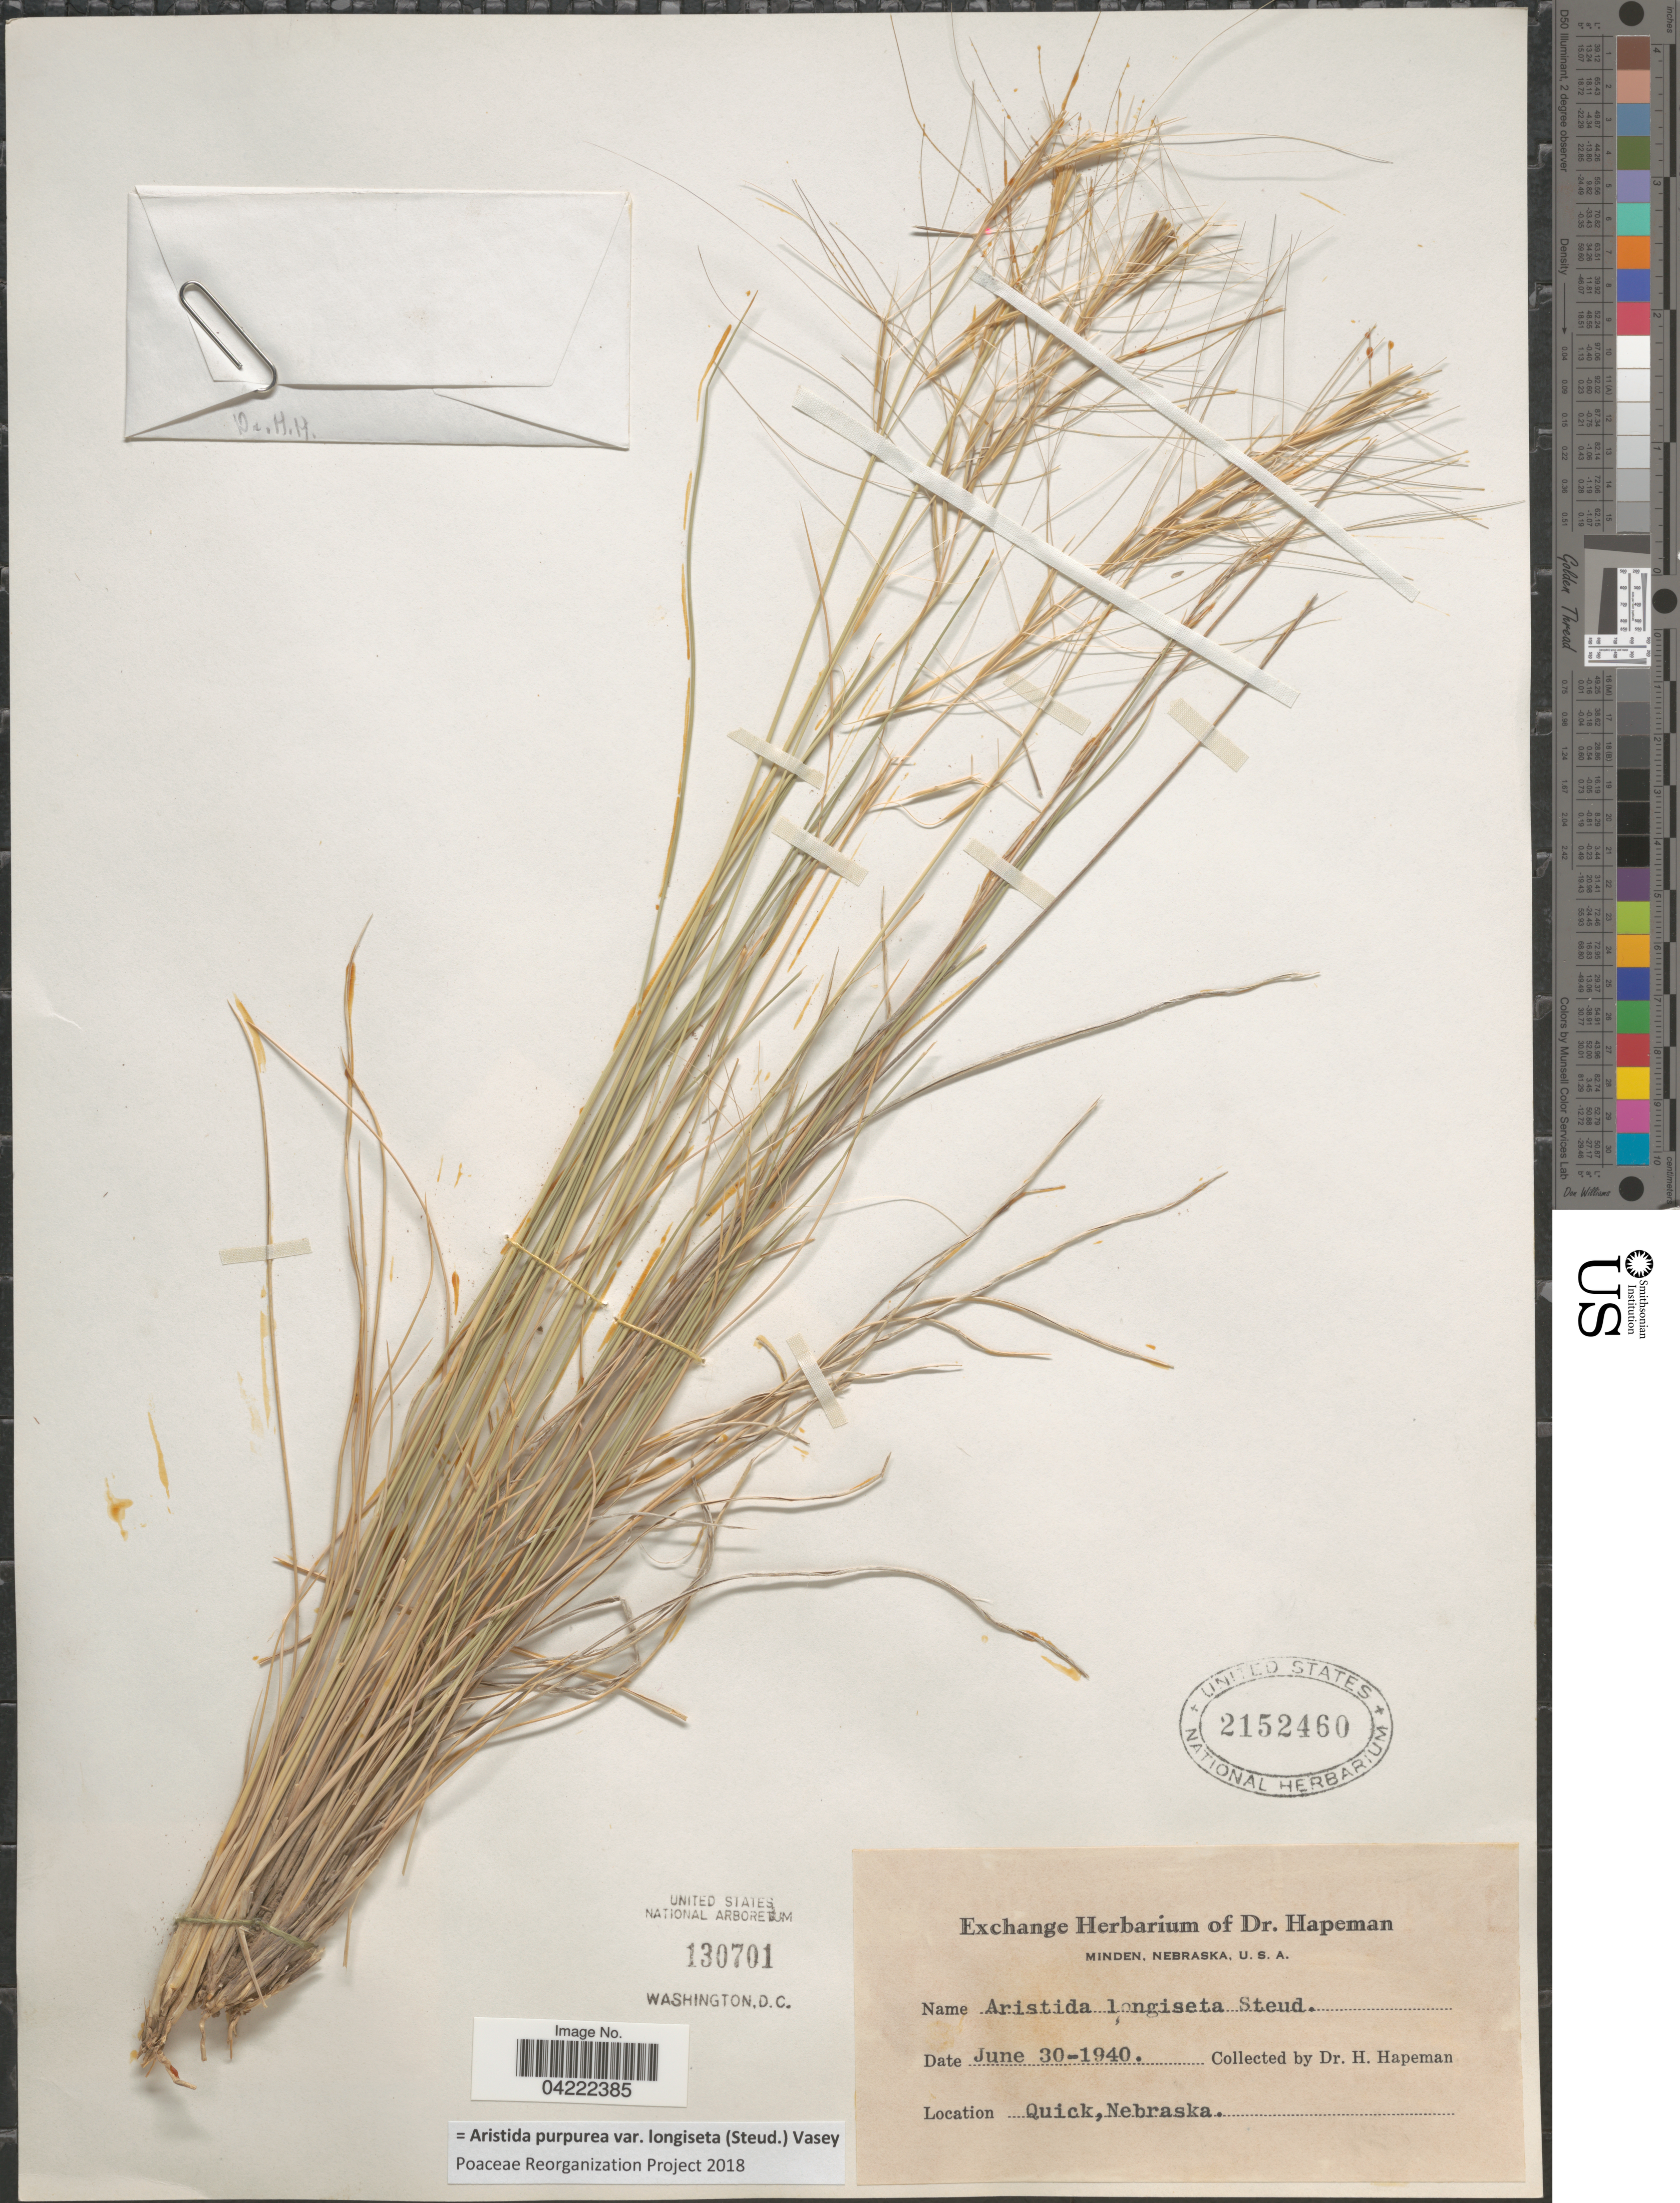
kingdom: Plantae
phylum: Tracheophyta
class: Liliopsida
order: Poales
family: Poaceae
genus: Aristida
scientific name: Aristida purpurea var. longiseta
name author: (Steud.) Vasey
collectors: H. Hapeman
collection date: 1940-06-30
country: United States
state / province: Nebraska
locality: Quick.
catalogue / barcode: US 2152460